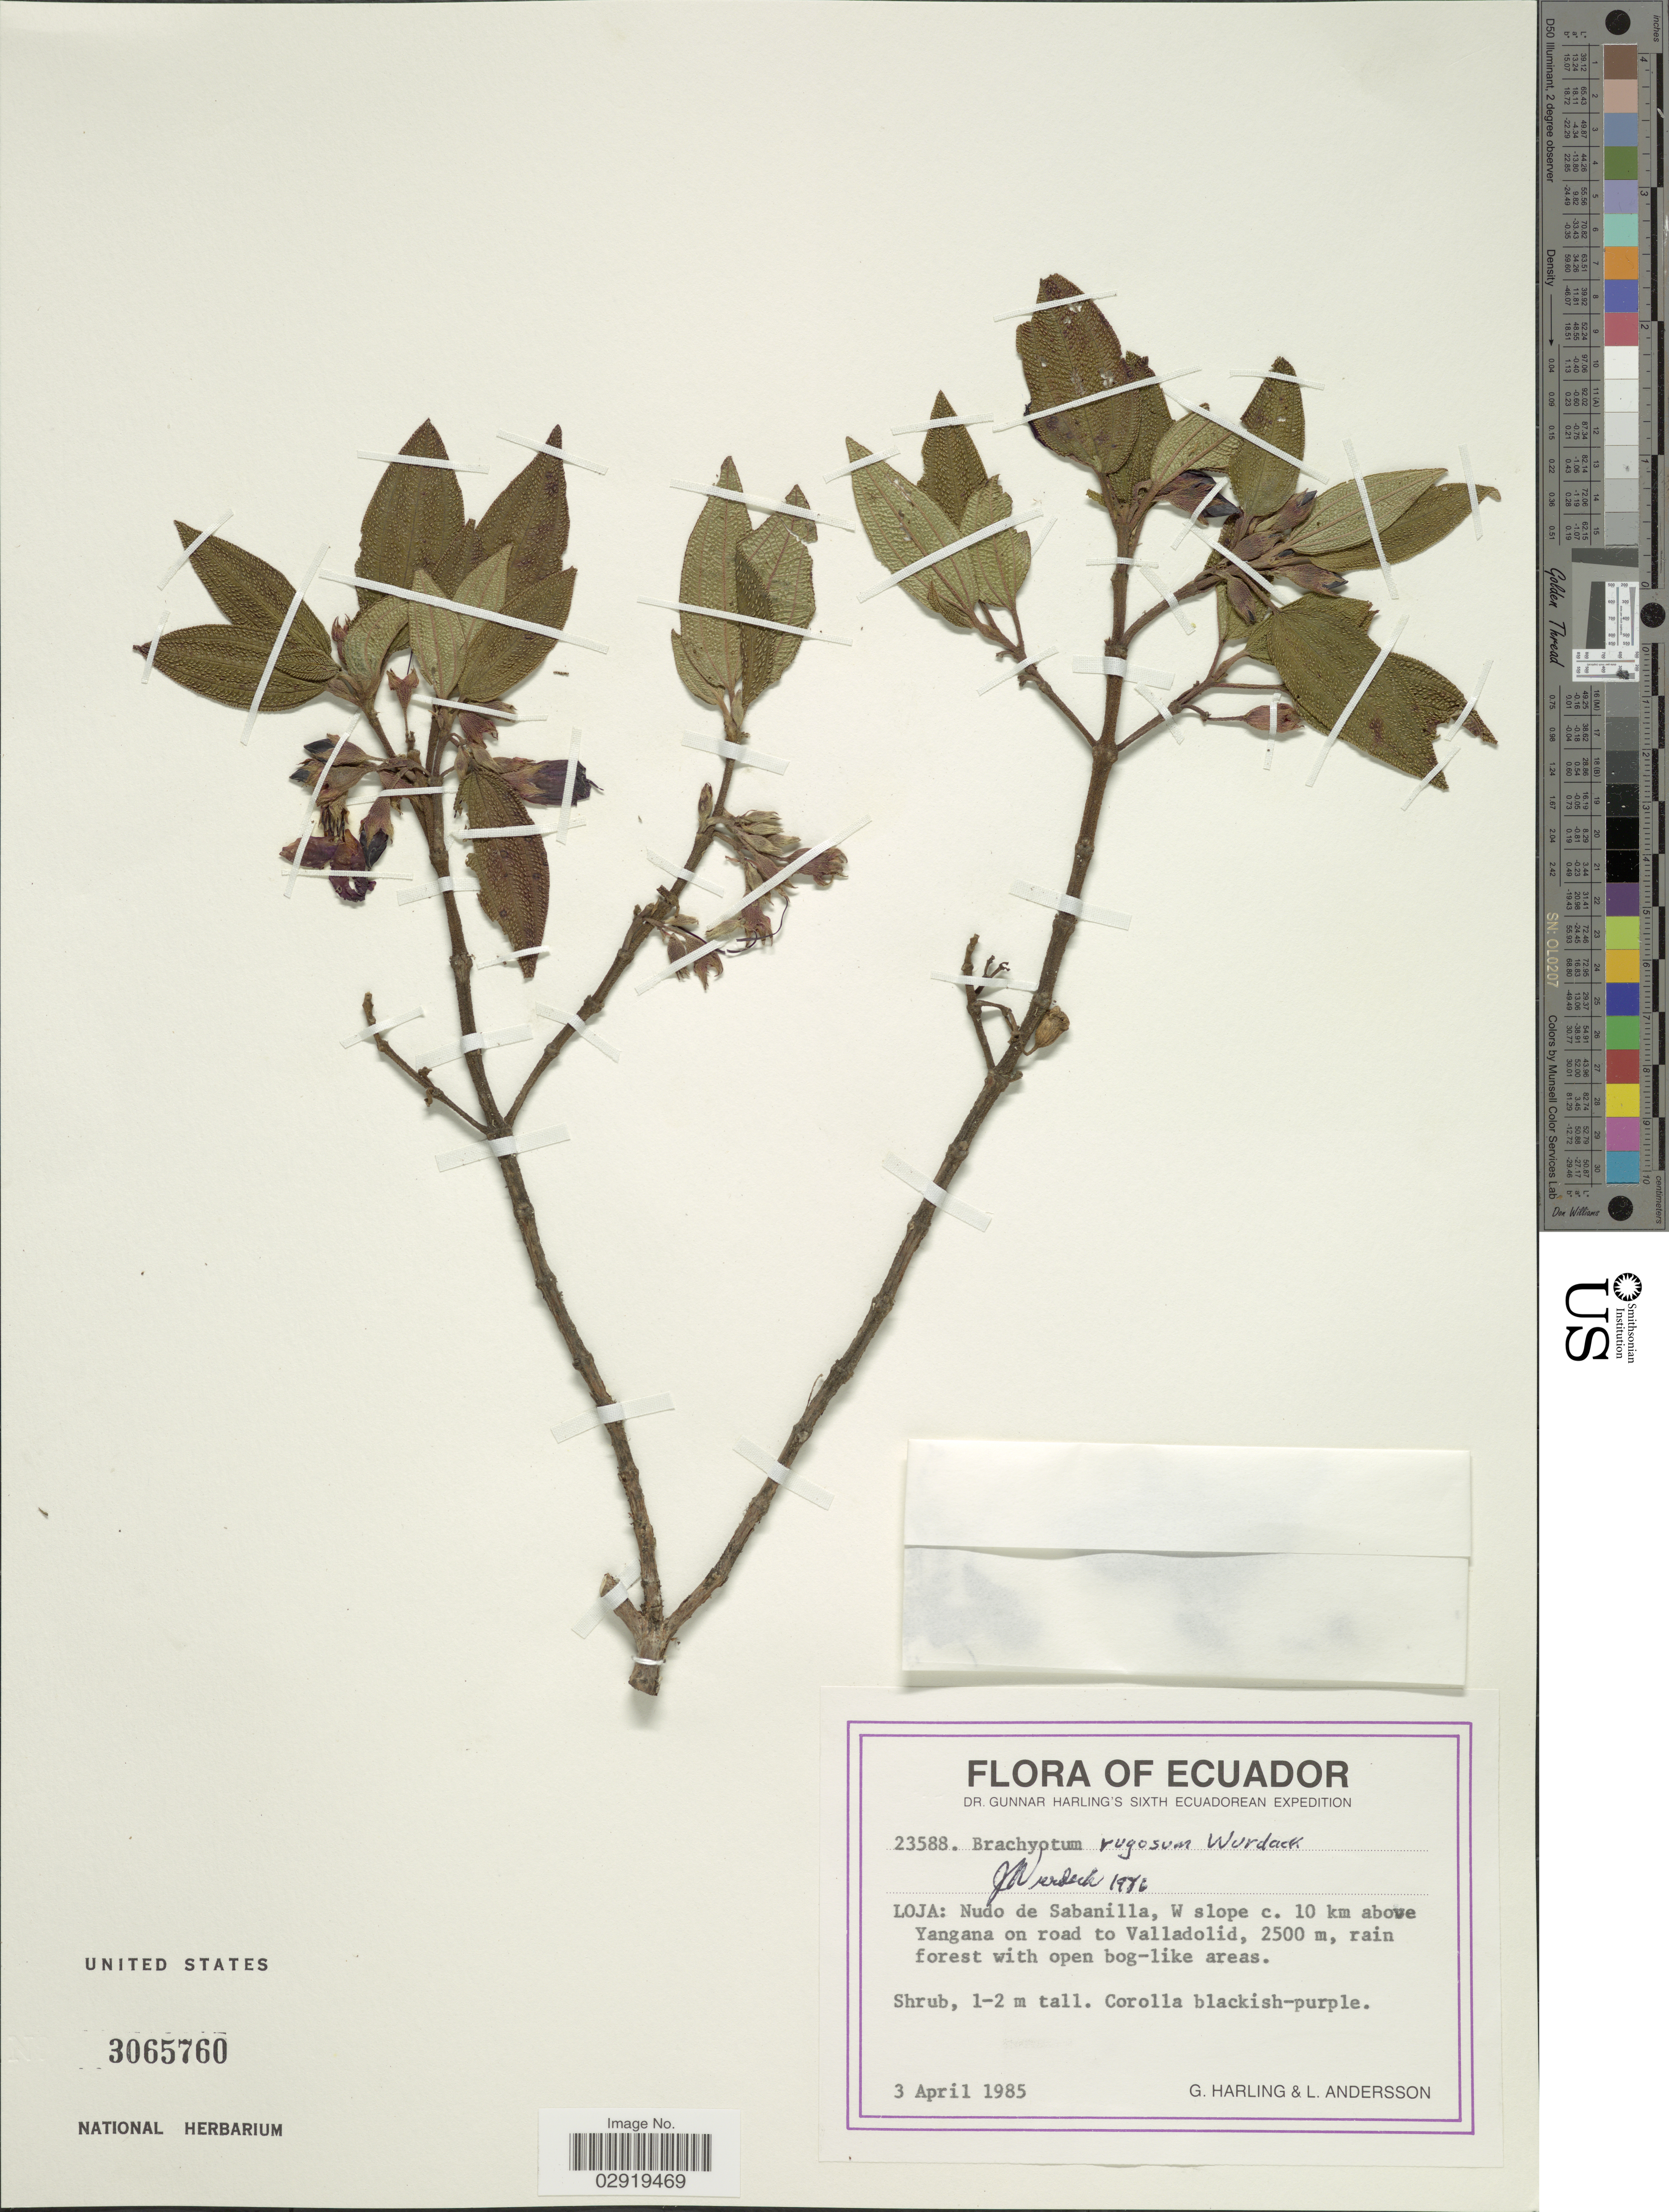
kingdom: Plantae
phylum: Tracheophyta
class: Magnoliopsida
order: Myrtales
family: Melastomataceae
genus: Brachyotum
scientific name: Brachyotum rugosum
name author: Wurdack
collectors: G. Harling & L. Andersson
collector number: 23588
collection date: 1985-04-03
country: Ecuador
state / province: Loja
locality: Nudo de Sabanilla, W slope c. 10 km above Yangana on road to Valladolid.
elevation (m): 2500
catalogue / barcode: US 3065760